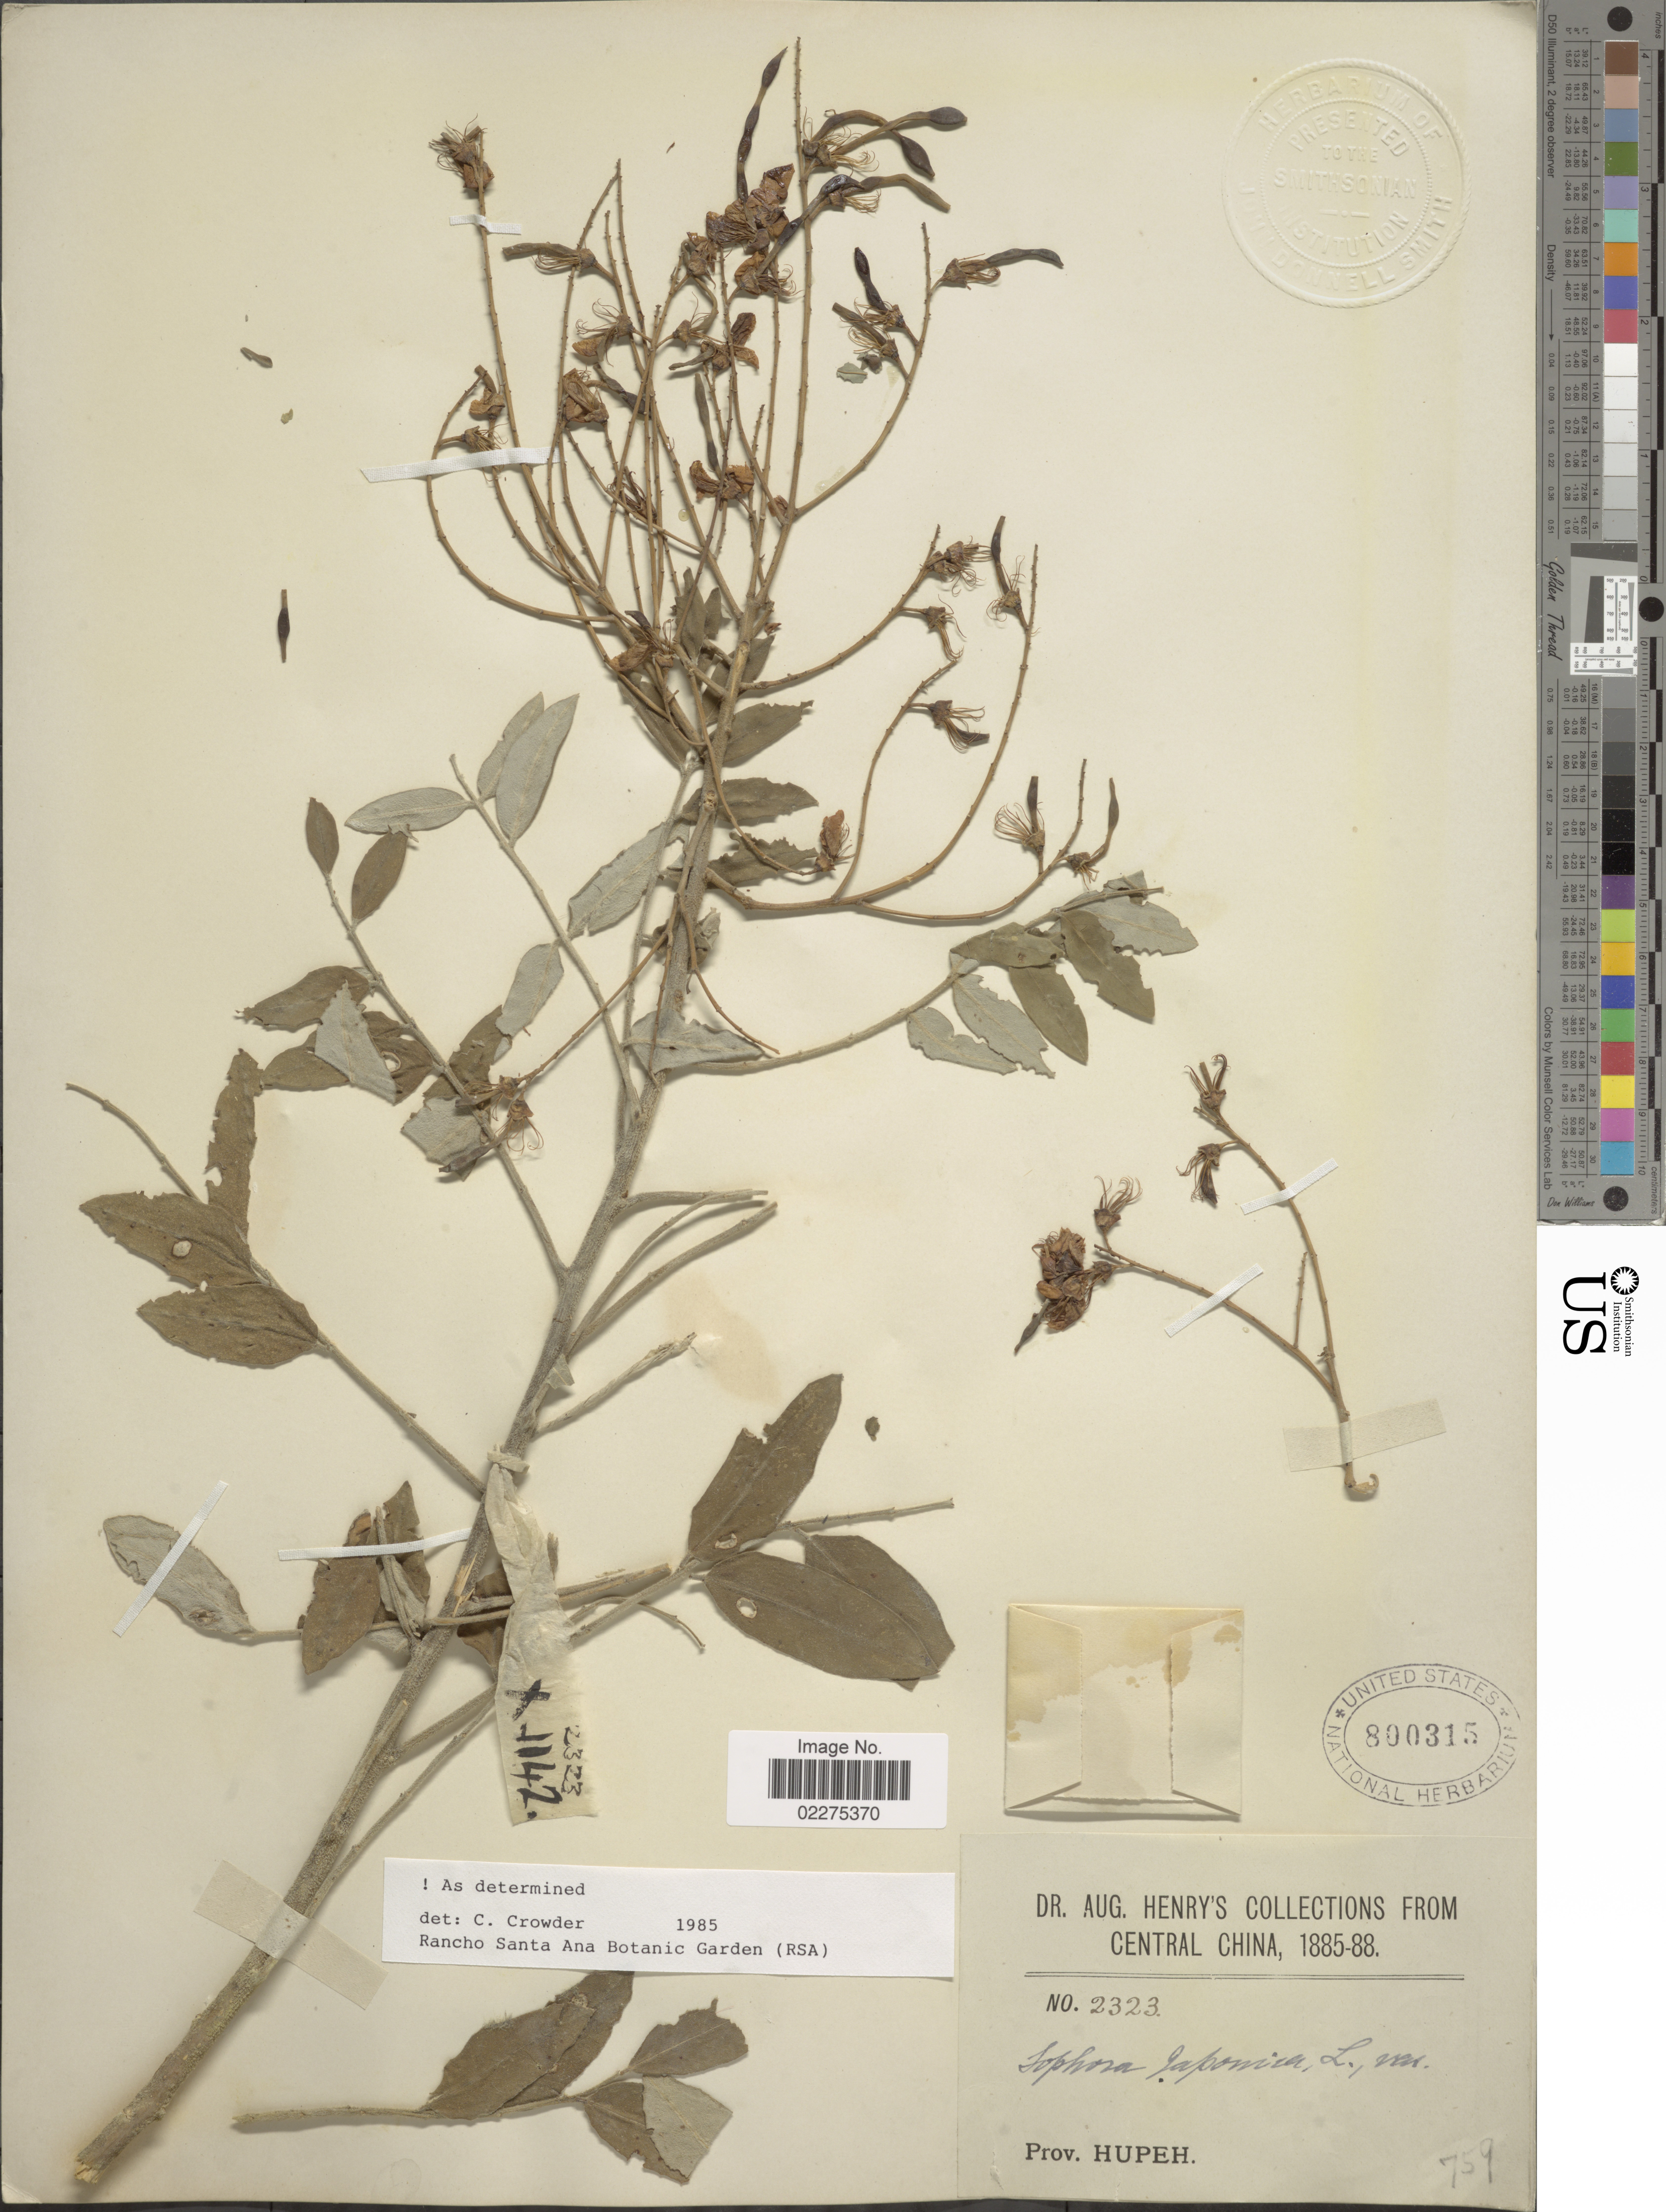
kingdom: Plantae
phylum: Tracheophyta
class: Magnoliopsida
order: Fabales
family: Fabaceae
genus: Sophora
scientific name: Sophora japonica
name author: L.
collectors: A. Henry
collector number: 2323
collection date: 1885/1888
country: China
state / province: Hubei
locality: Prov. Hupeh. Central China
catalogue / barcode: US 800315